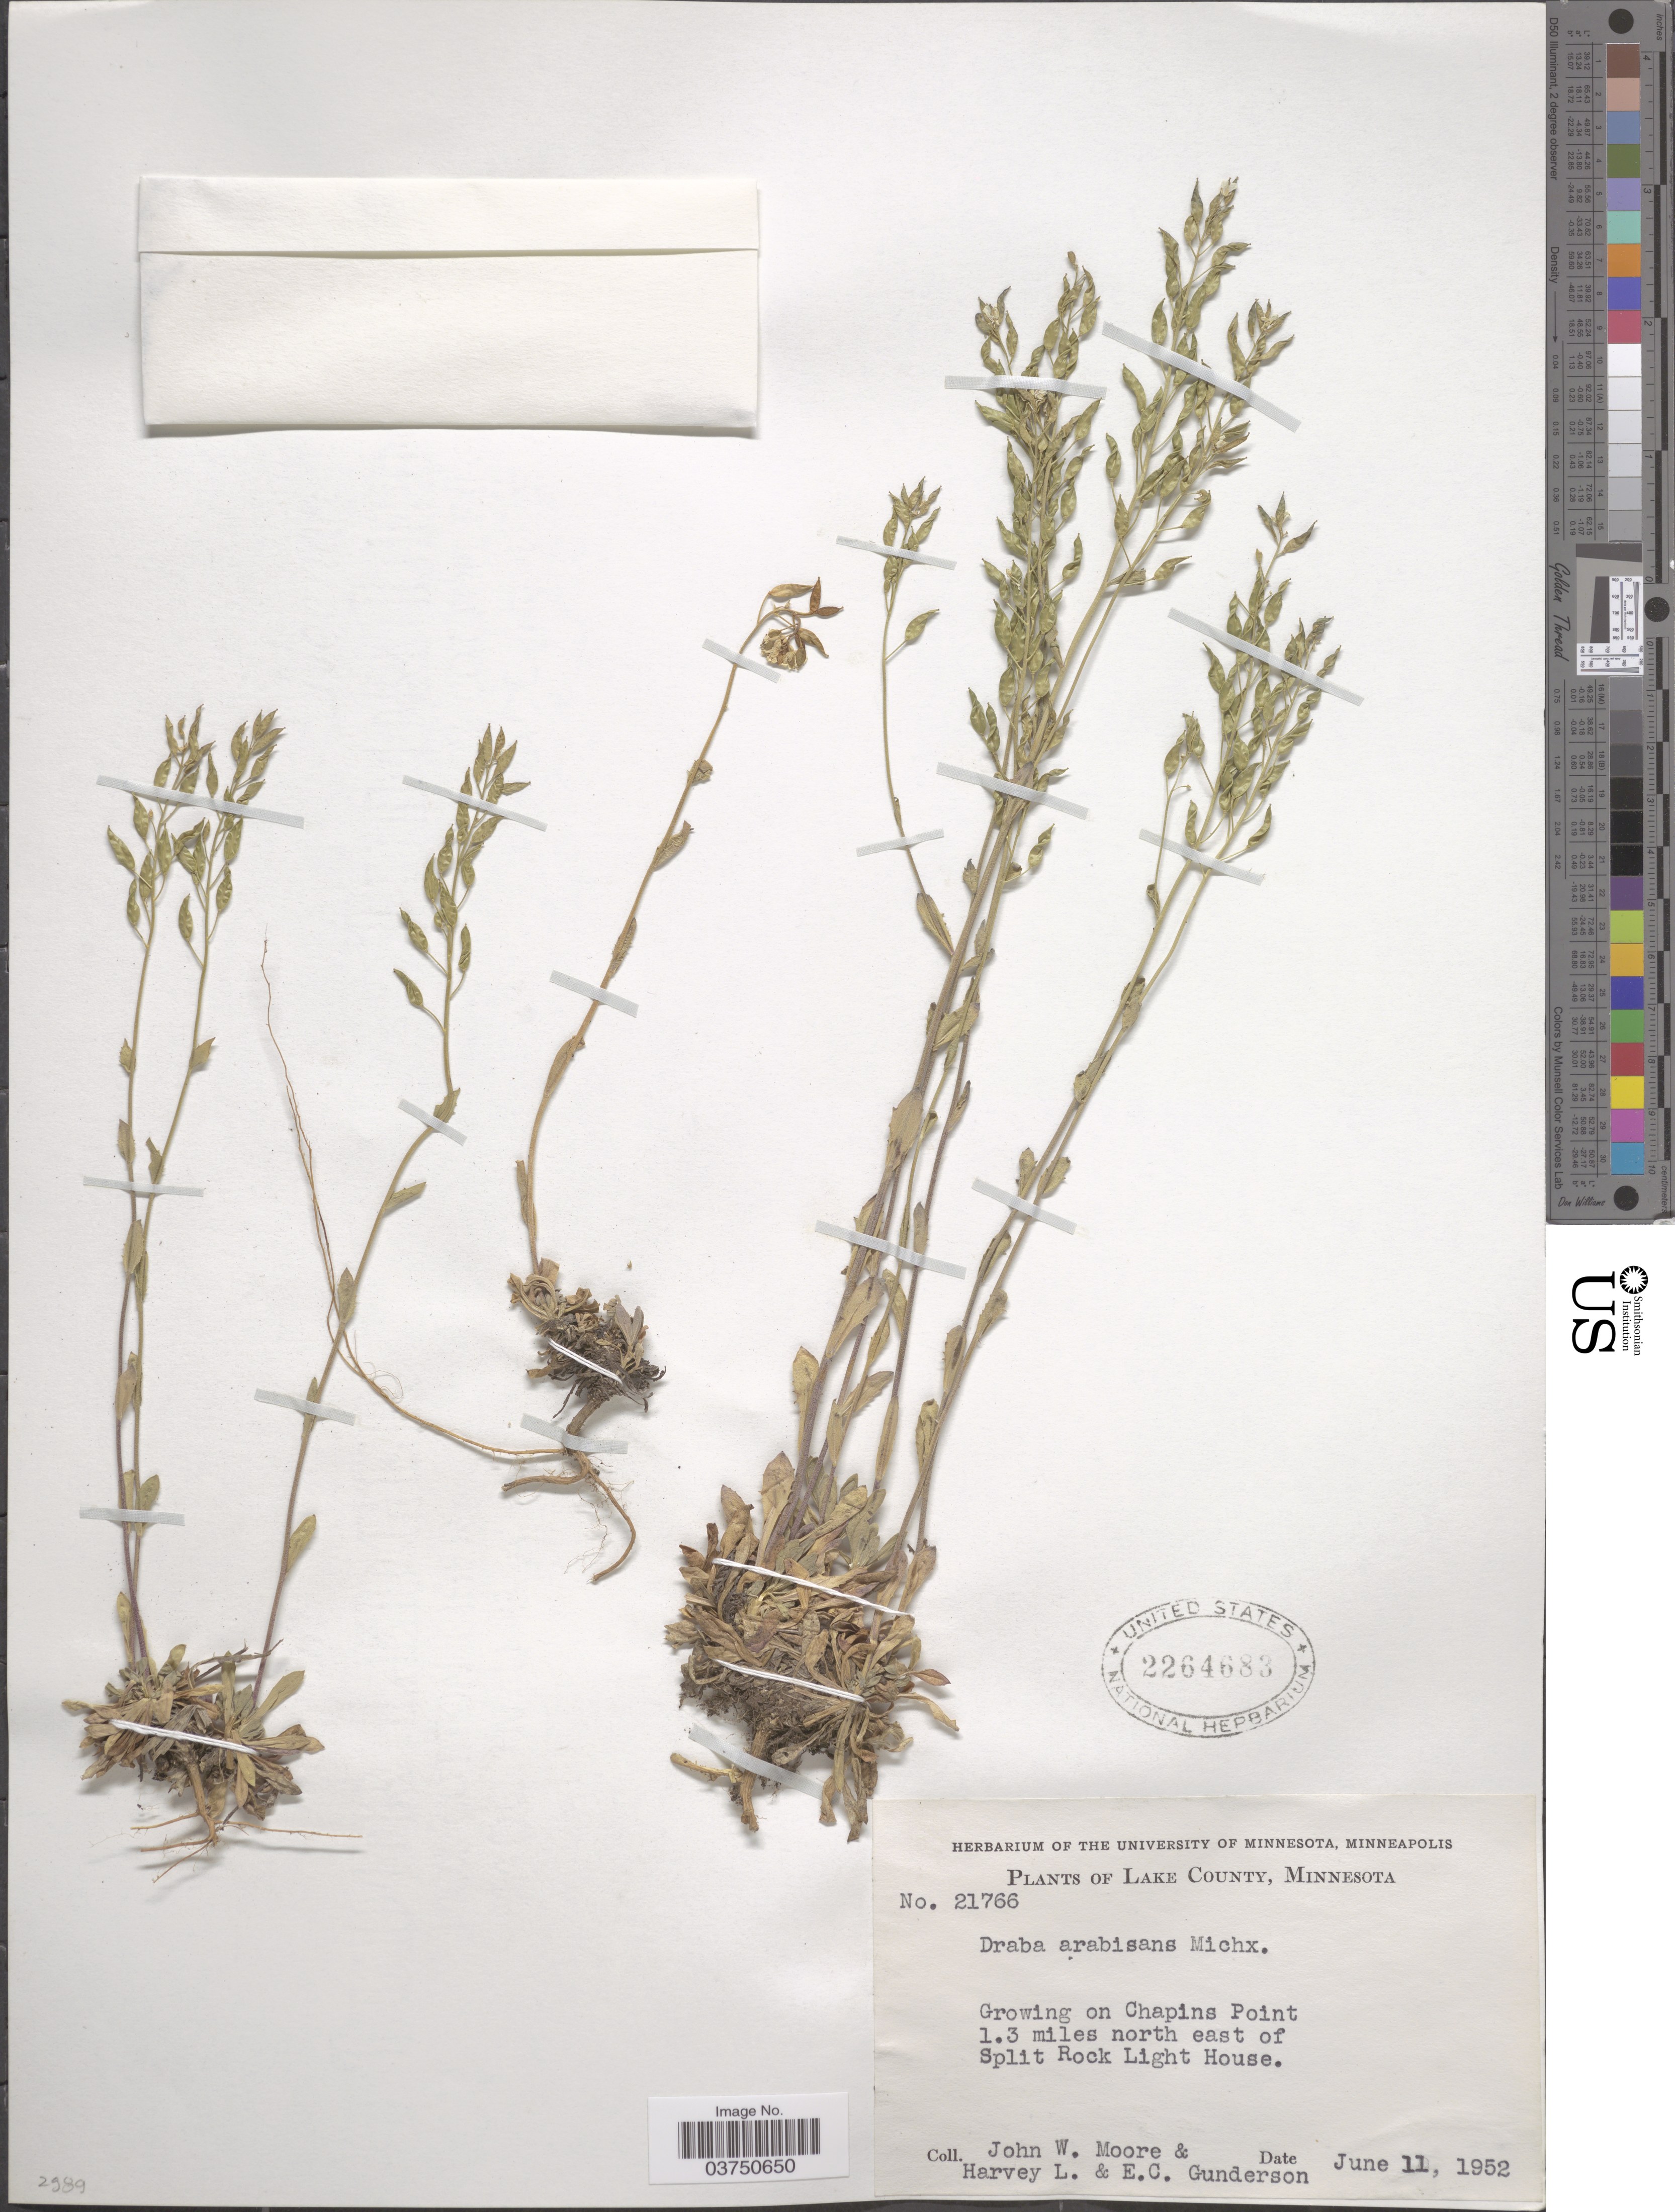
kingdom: Plantae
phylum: Tracheophyta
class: Magnoliopsida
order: Brassicales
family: Brassicaceae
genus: Draba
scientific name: Draba arabisans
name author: Michx.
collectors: J. Moore, L. Harvey & E. Gunderson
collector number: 21766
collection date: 1952-06-11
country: United States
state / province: Minnesota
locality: Lake County. Growing on Chapins Point. 1.3 miles north east of Split Rock Light House.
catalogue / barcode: US 2264683